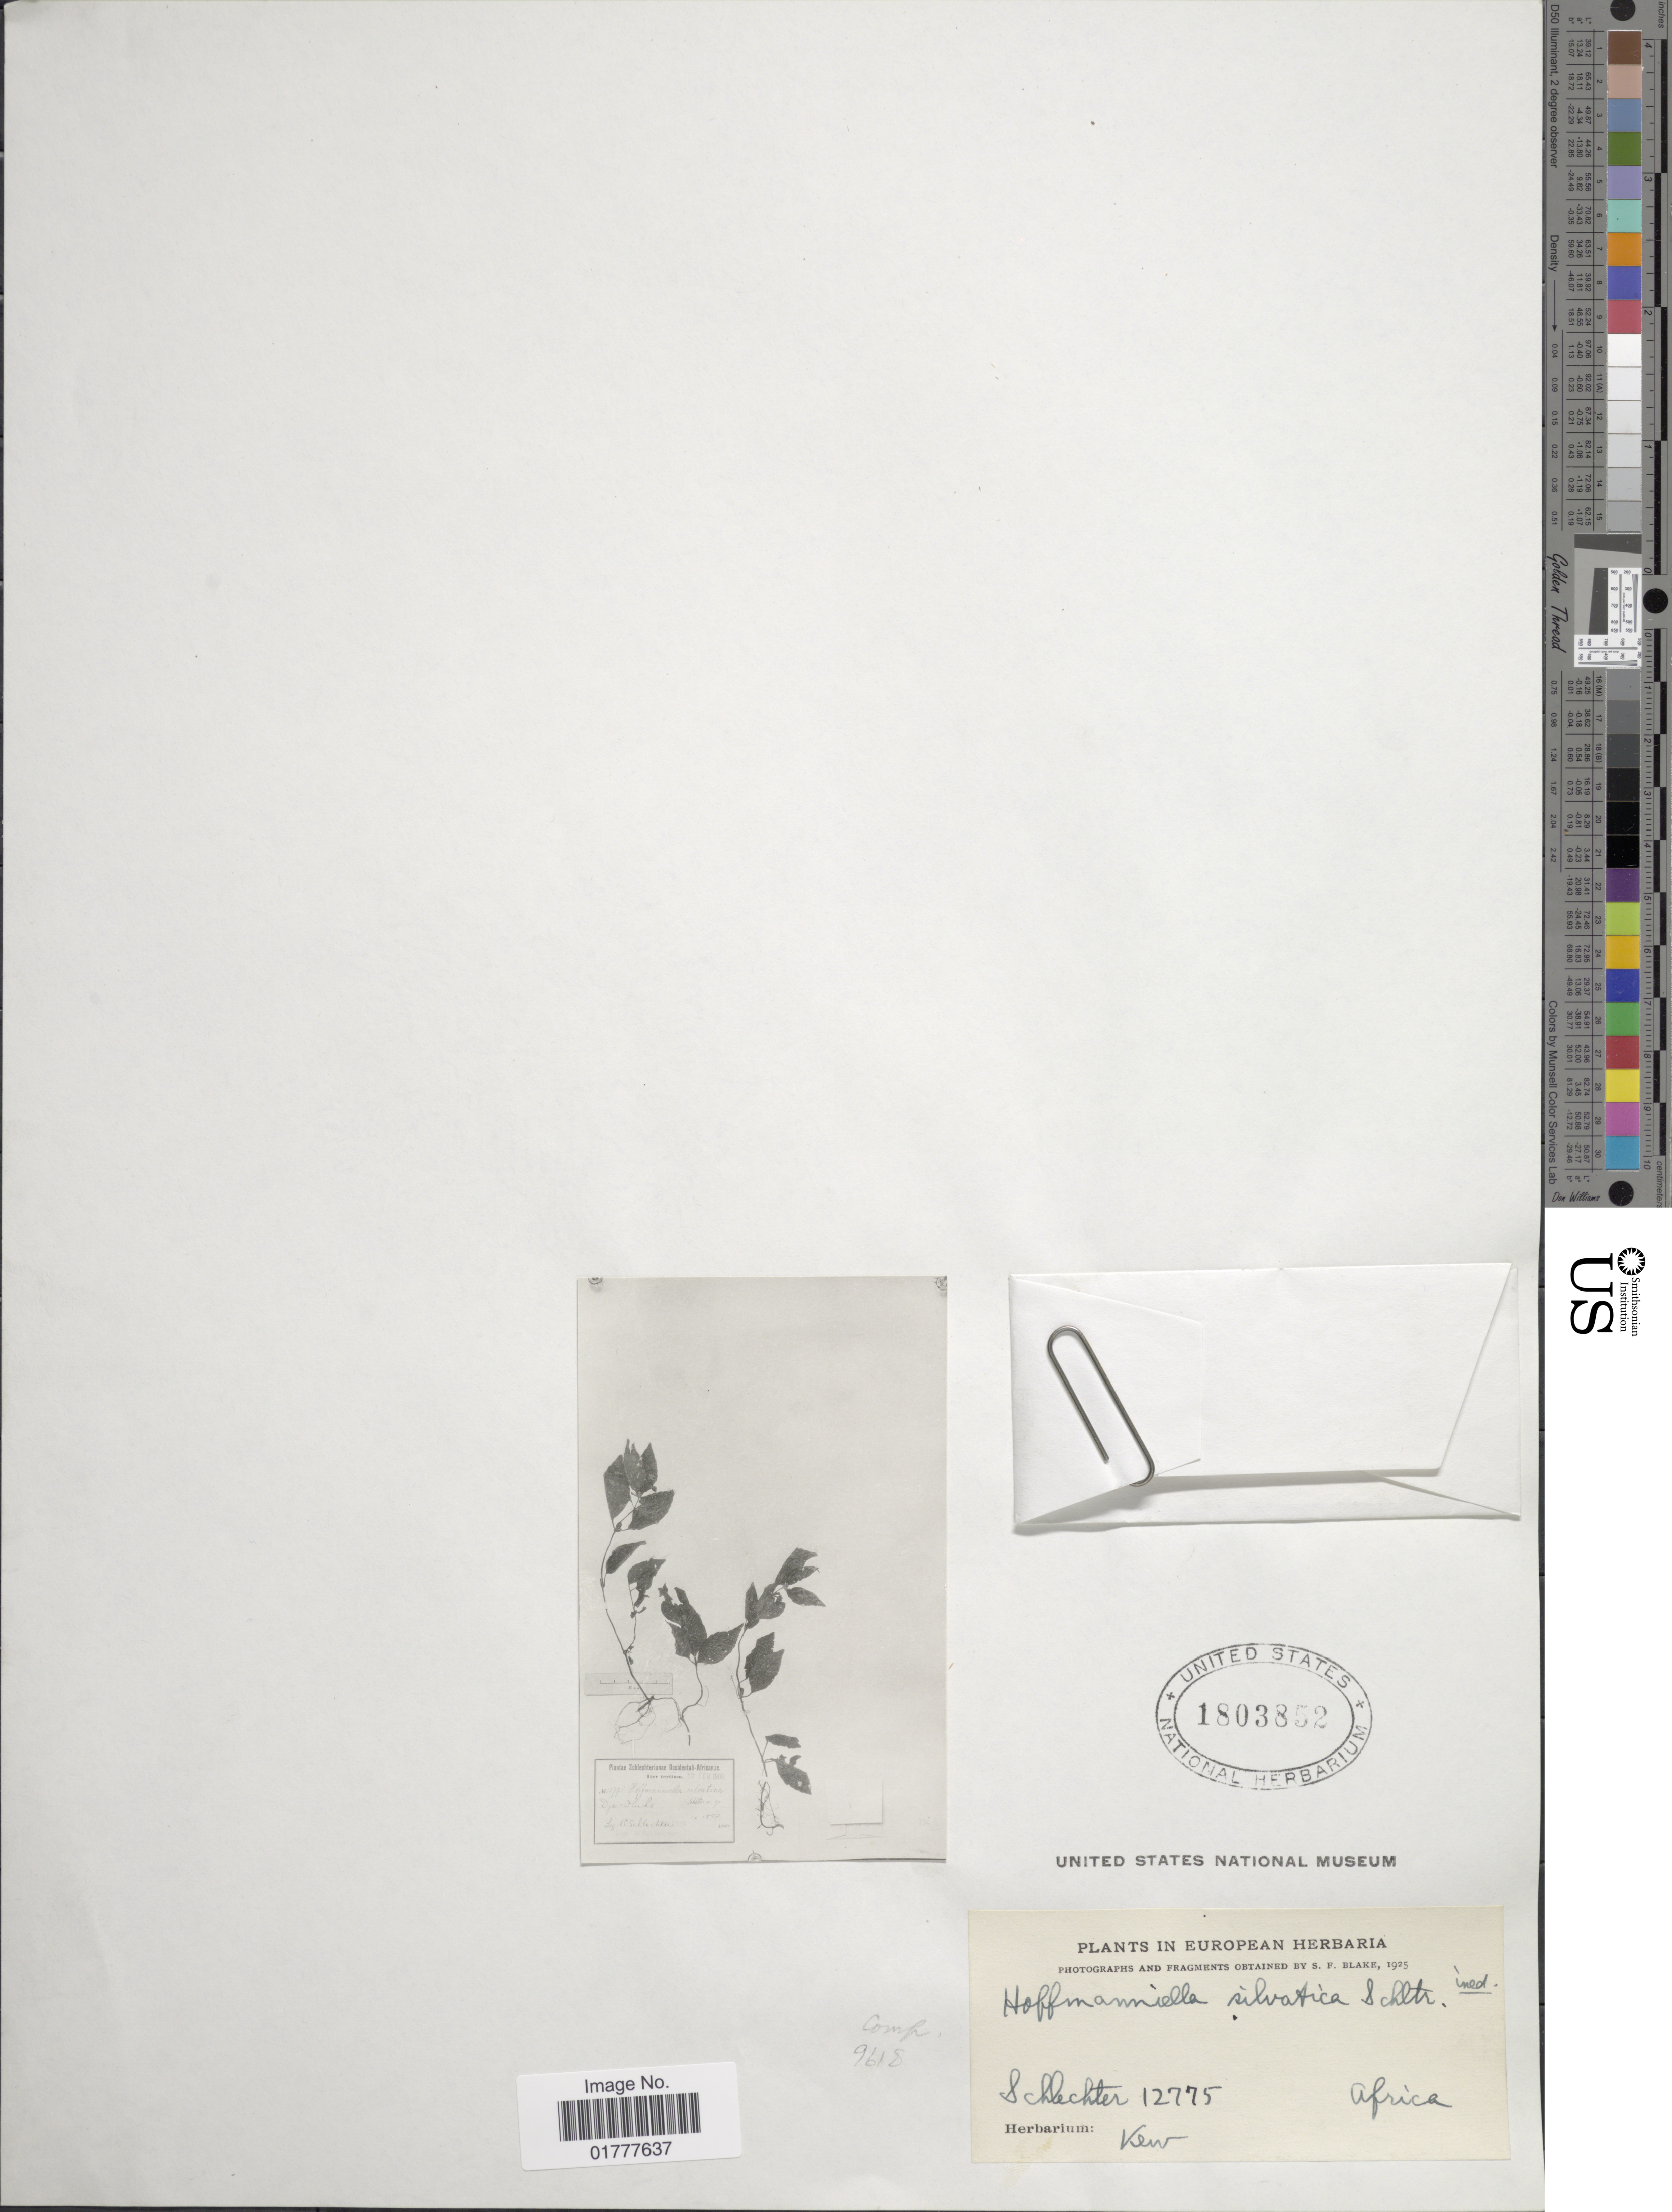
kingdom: Plantae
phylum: Tracheophyta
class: Magnoliopsida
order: Asterales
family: Asteraceae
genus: Hoffmanniella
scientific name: Hoffmanniella silvatica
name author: Schltr. ex Lawalrée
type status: Type Collection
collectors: F. R. R. Schlechter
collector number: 12775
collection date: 1925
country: Cameroon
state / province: Est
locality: Africa. Dja-[illegible]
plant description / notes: Photograph and fragmentary material of type (?) specimen ex herb. Kew. To be confirmed as type collection of Hoffmanniella silvatica Schltr. ex Lawalree, Bull. Jard. Bot. État Bruxelles 17: 60 (1943). (but check for possible earlier validation, Mildbr., Wiss. Ergebn. Zweit. I)eutsch. Zentr.-Afr.-Exp. 1910-1911, II, p. 36)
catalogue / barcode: US 1803852